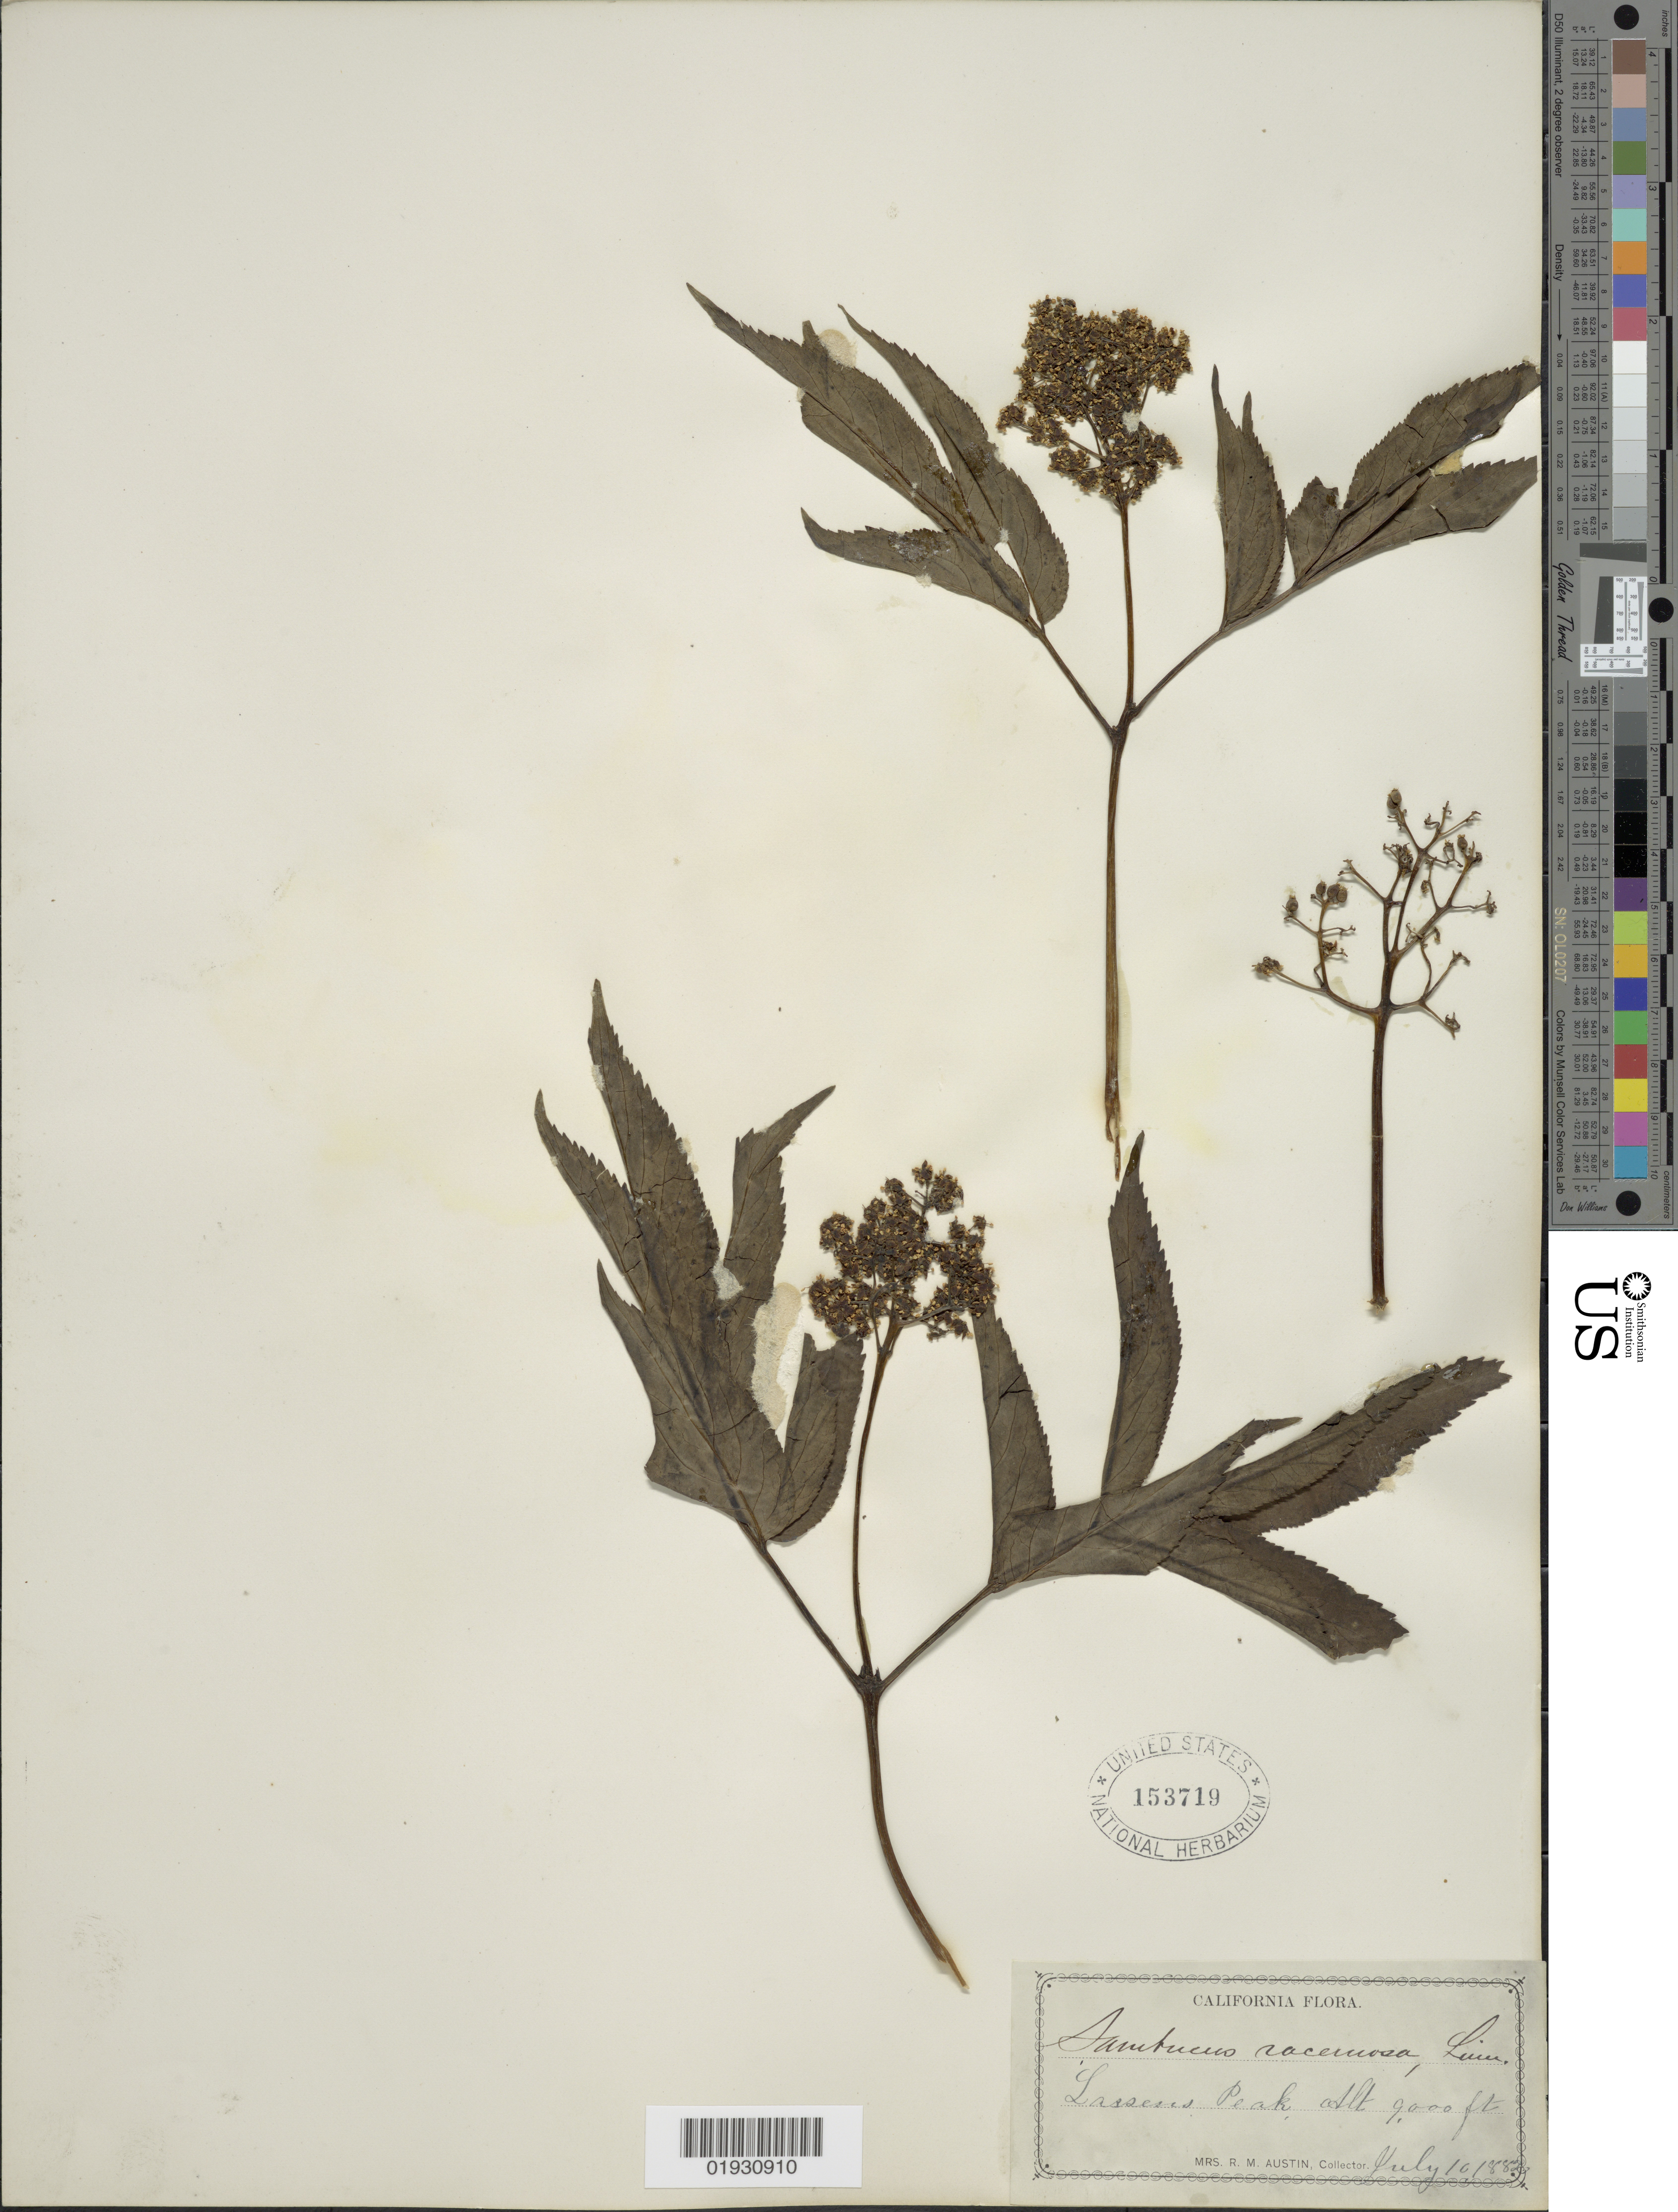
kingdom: Plantae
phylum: Tracheophyta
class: Magnoliopsida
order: Dipsacales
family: Viburnaceae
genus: Sambucus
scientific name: Sambucus leiosperma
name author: Leiberg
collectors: R. Austin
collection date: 1882-07-10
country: United States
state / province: California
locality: Larsens Peak.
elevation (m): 2743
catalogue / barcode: US 153719